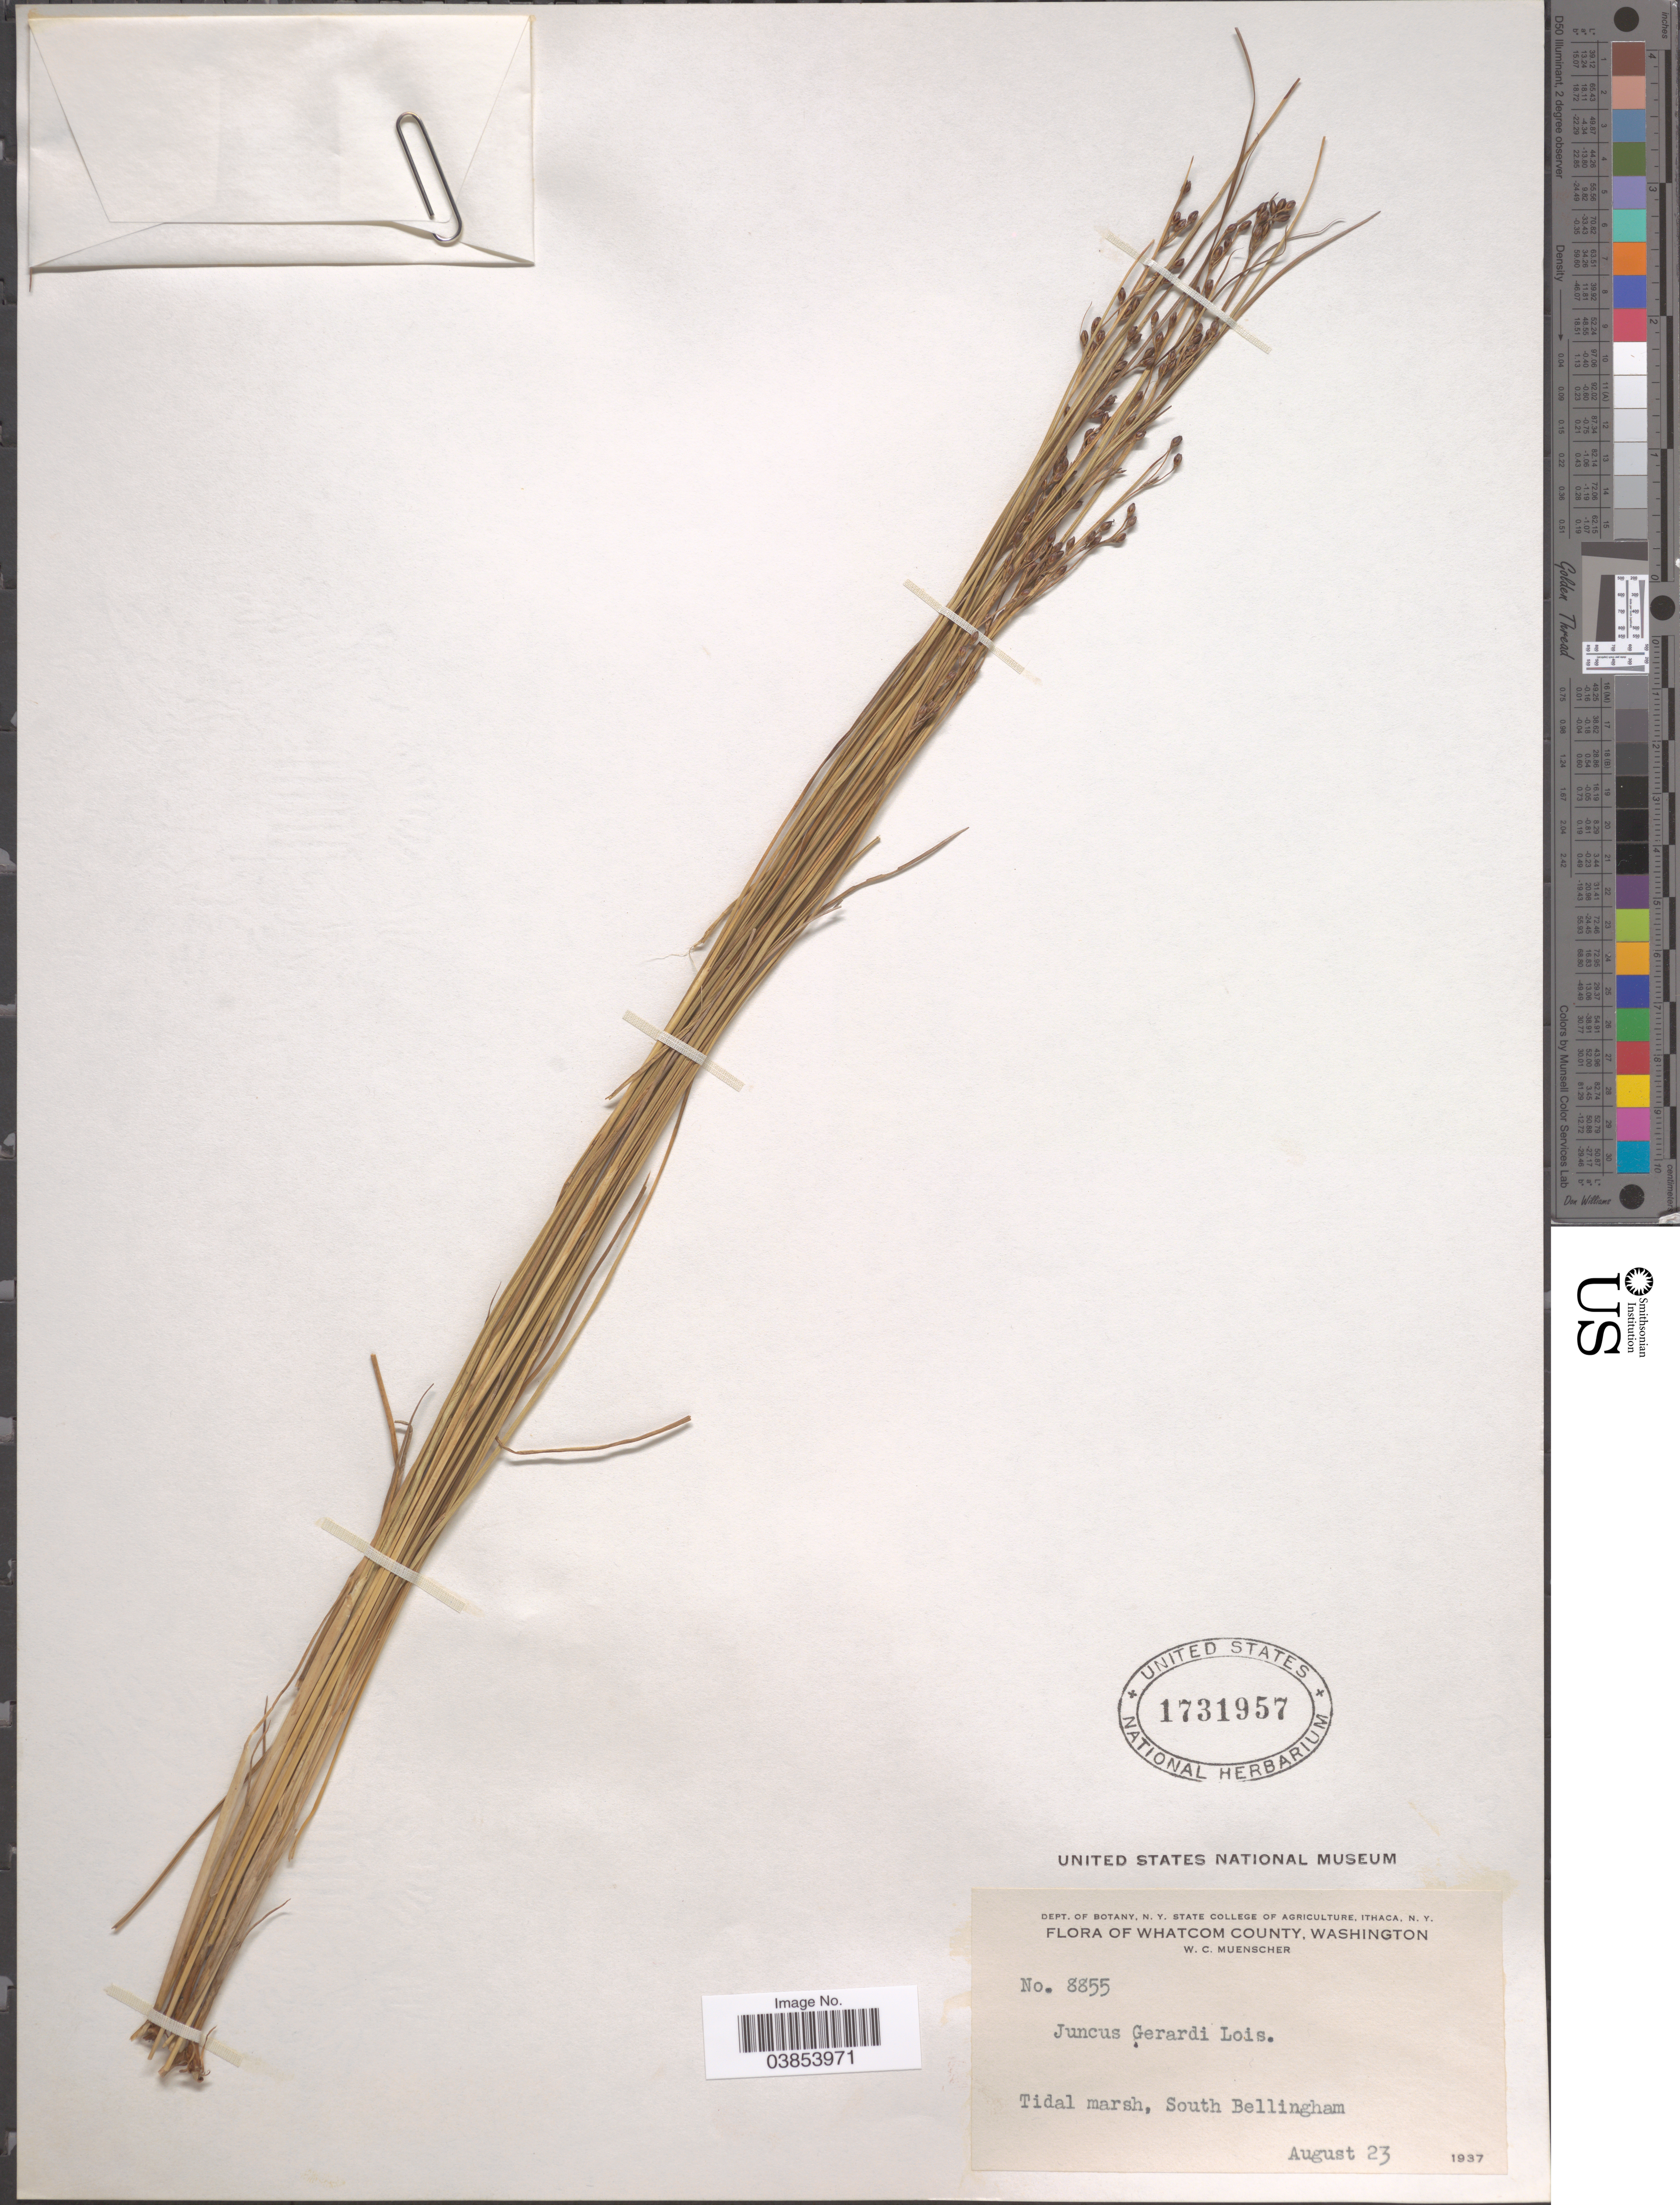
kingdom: Plantae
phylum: Tracheophyta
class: Liliopsida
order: Poales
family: Juncaceae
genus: Juncus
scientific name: Juncus gerardi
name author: Loisel.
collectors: W. Muenscher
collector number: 8855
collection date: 1937-08-23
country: United States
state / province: Washington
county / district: Whatcom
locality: Whatcom County. Tidal marsh, South Bellingham.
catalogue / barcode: US 1731957